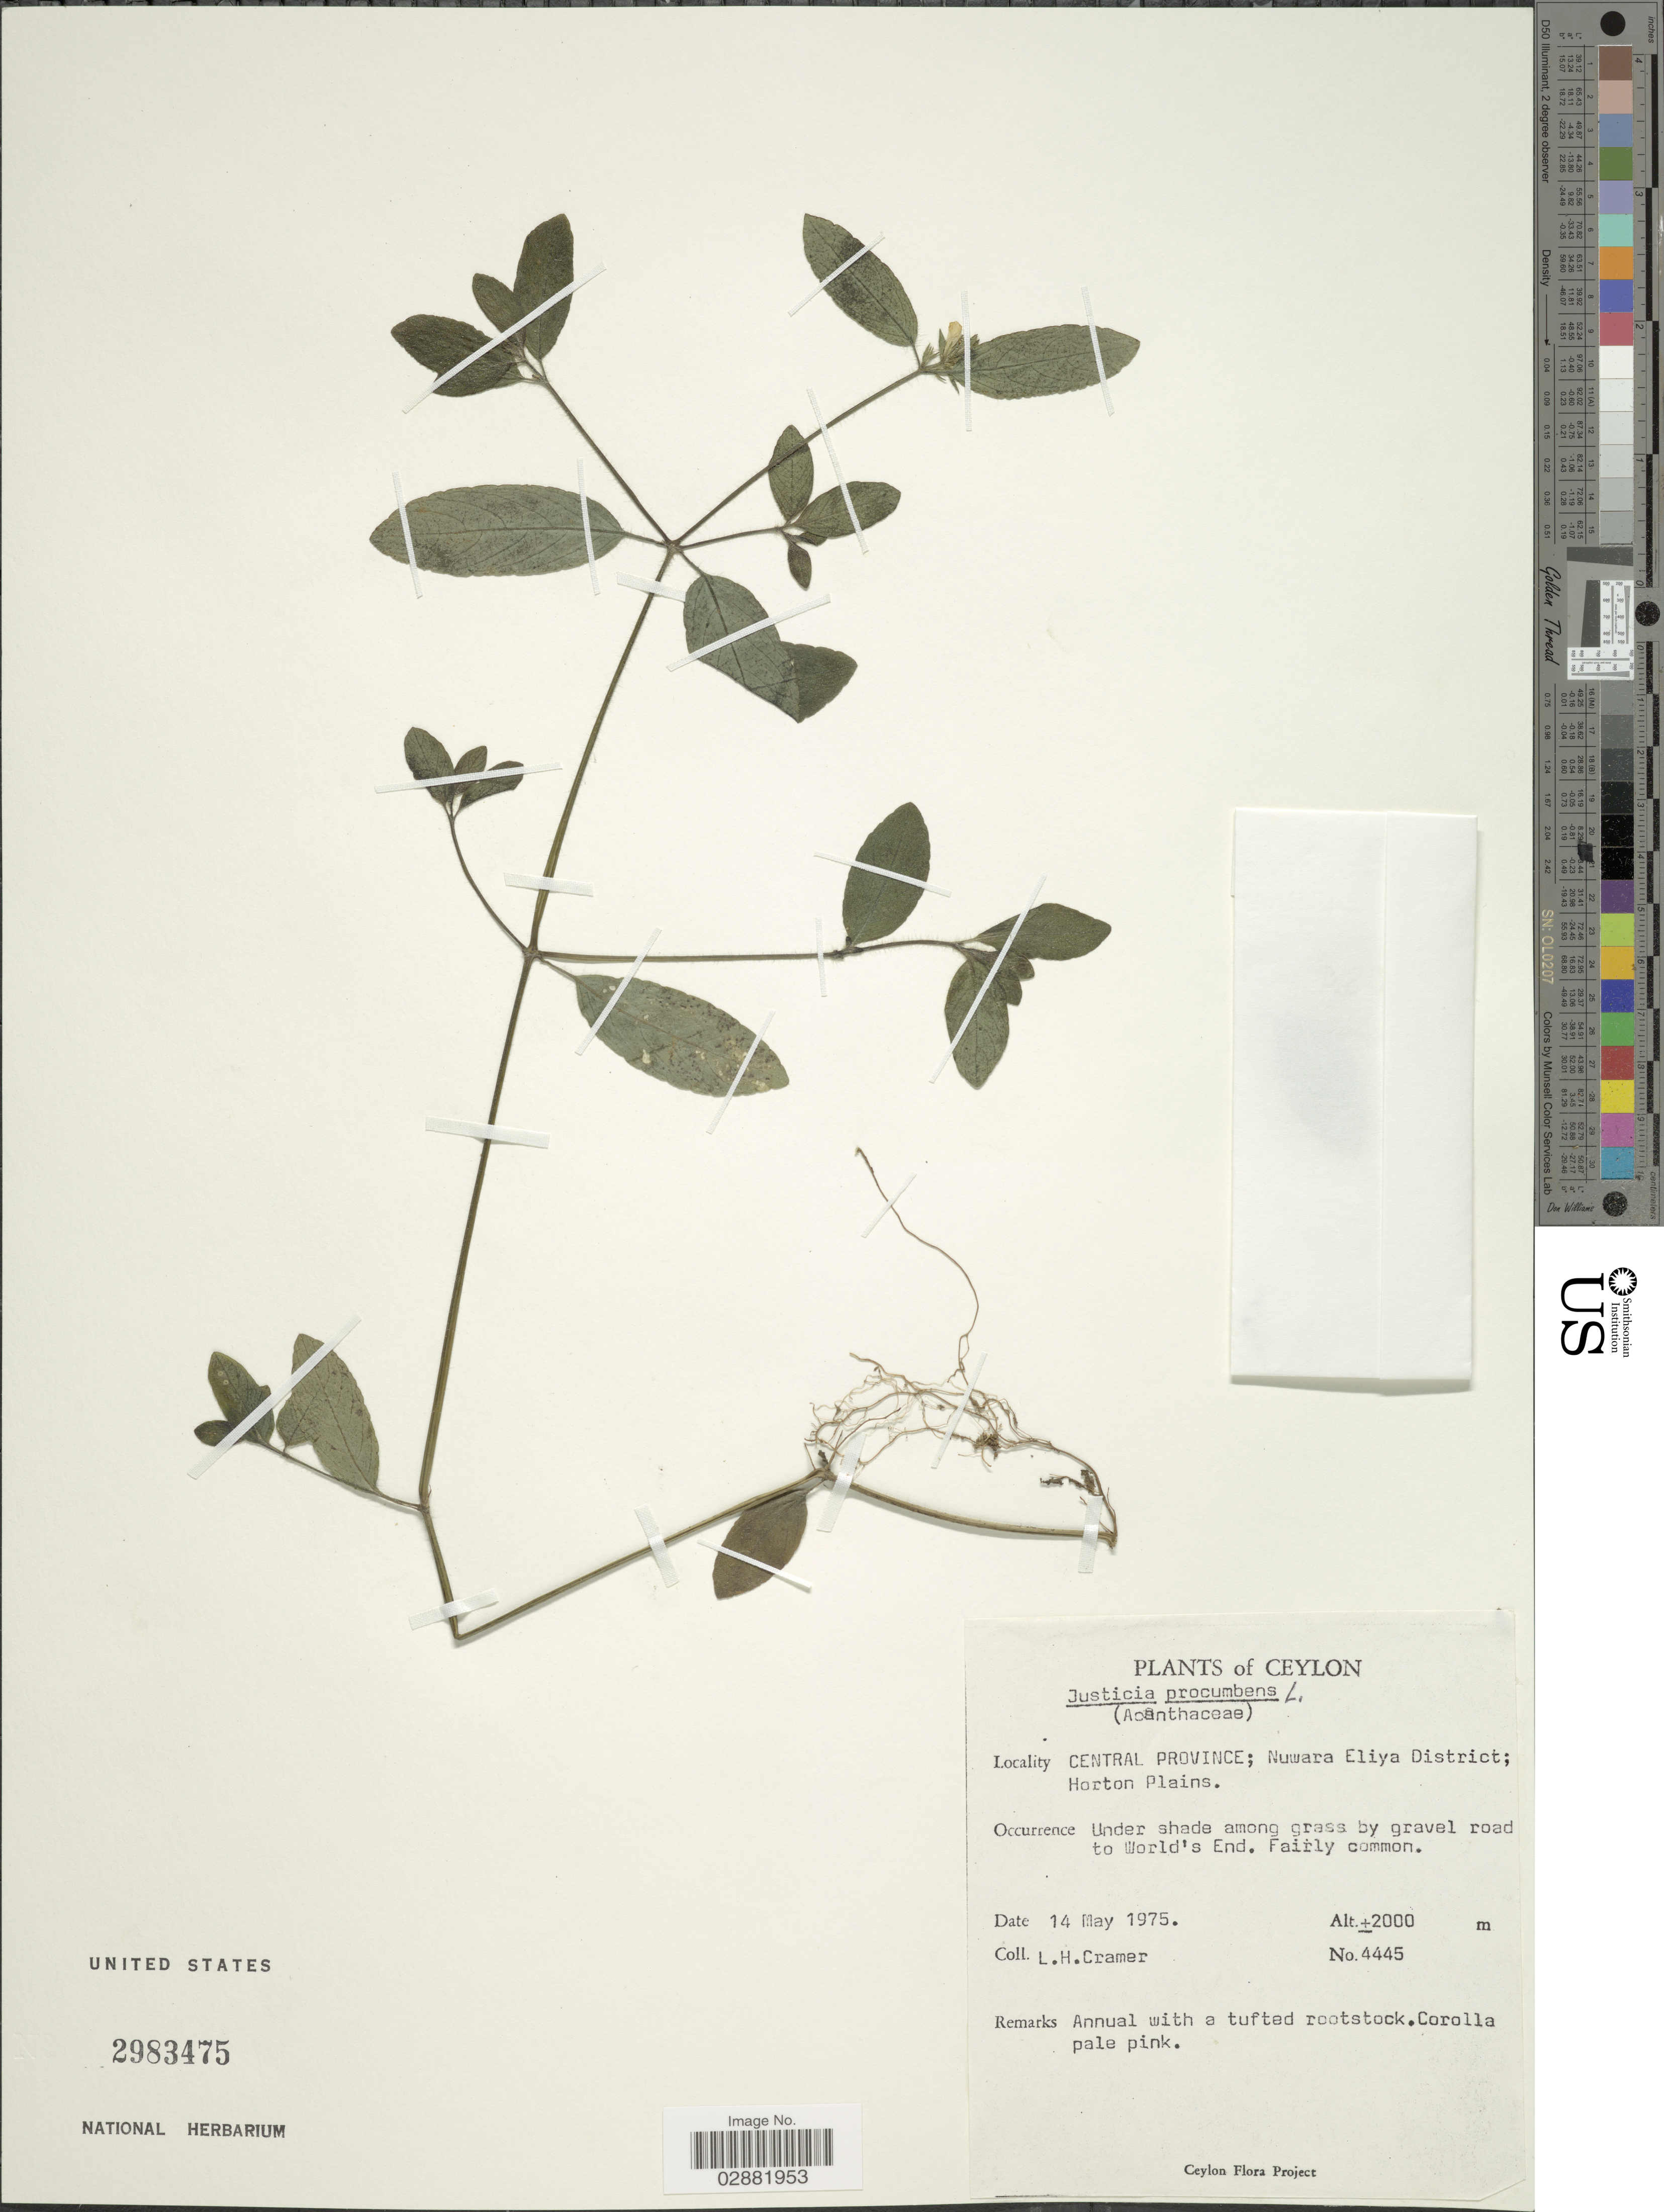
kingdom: Plantae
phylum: Tracheophyta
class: Magnoliopsida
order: Lamiales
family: Acanthaceae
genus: Justicia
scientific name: Justicia procumbens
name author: L.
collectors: L. H. Cramer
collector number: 4445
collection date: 1975-05-14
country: Sri Lanka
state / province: Central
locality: Ceylon, Nuwara Eliya District, Horton Plains, under shade among grass by gravel road to World's End.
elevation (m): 2000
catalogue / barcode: US 2983475